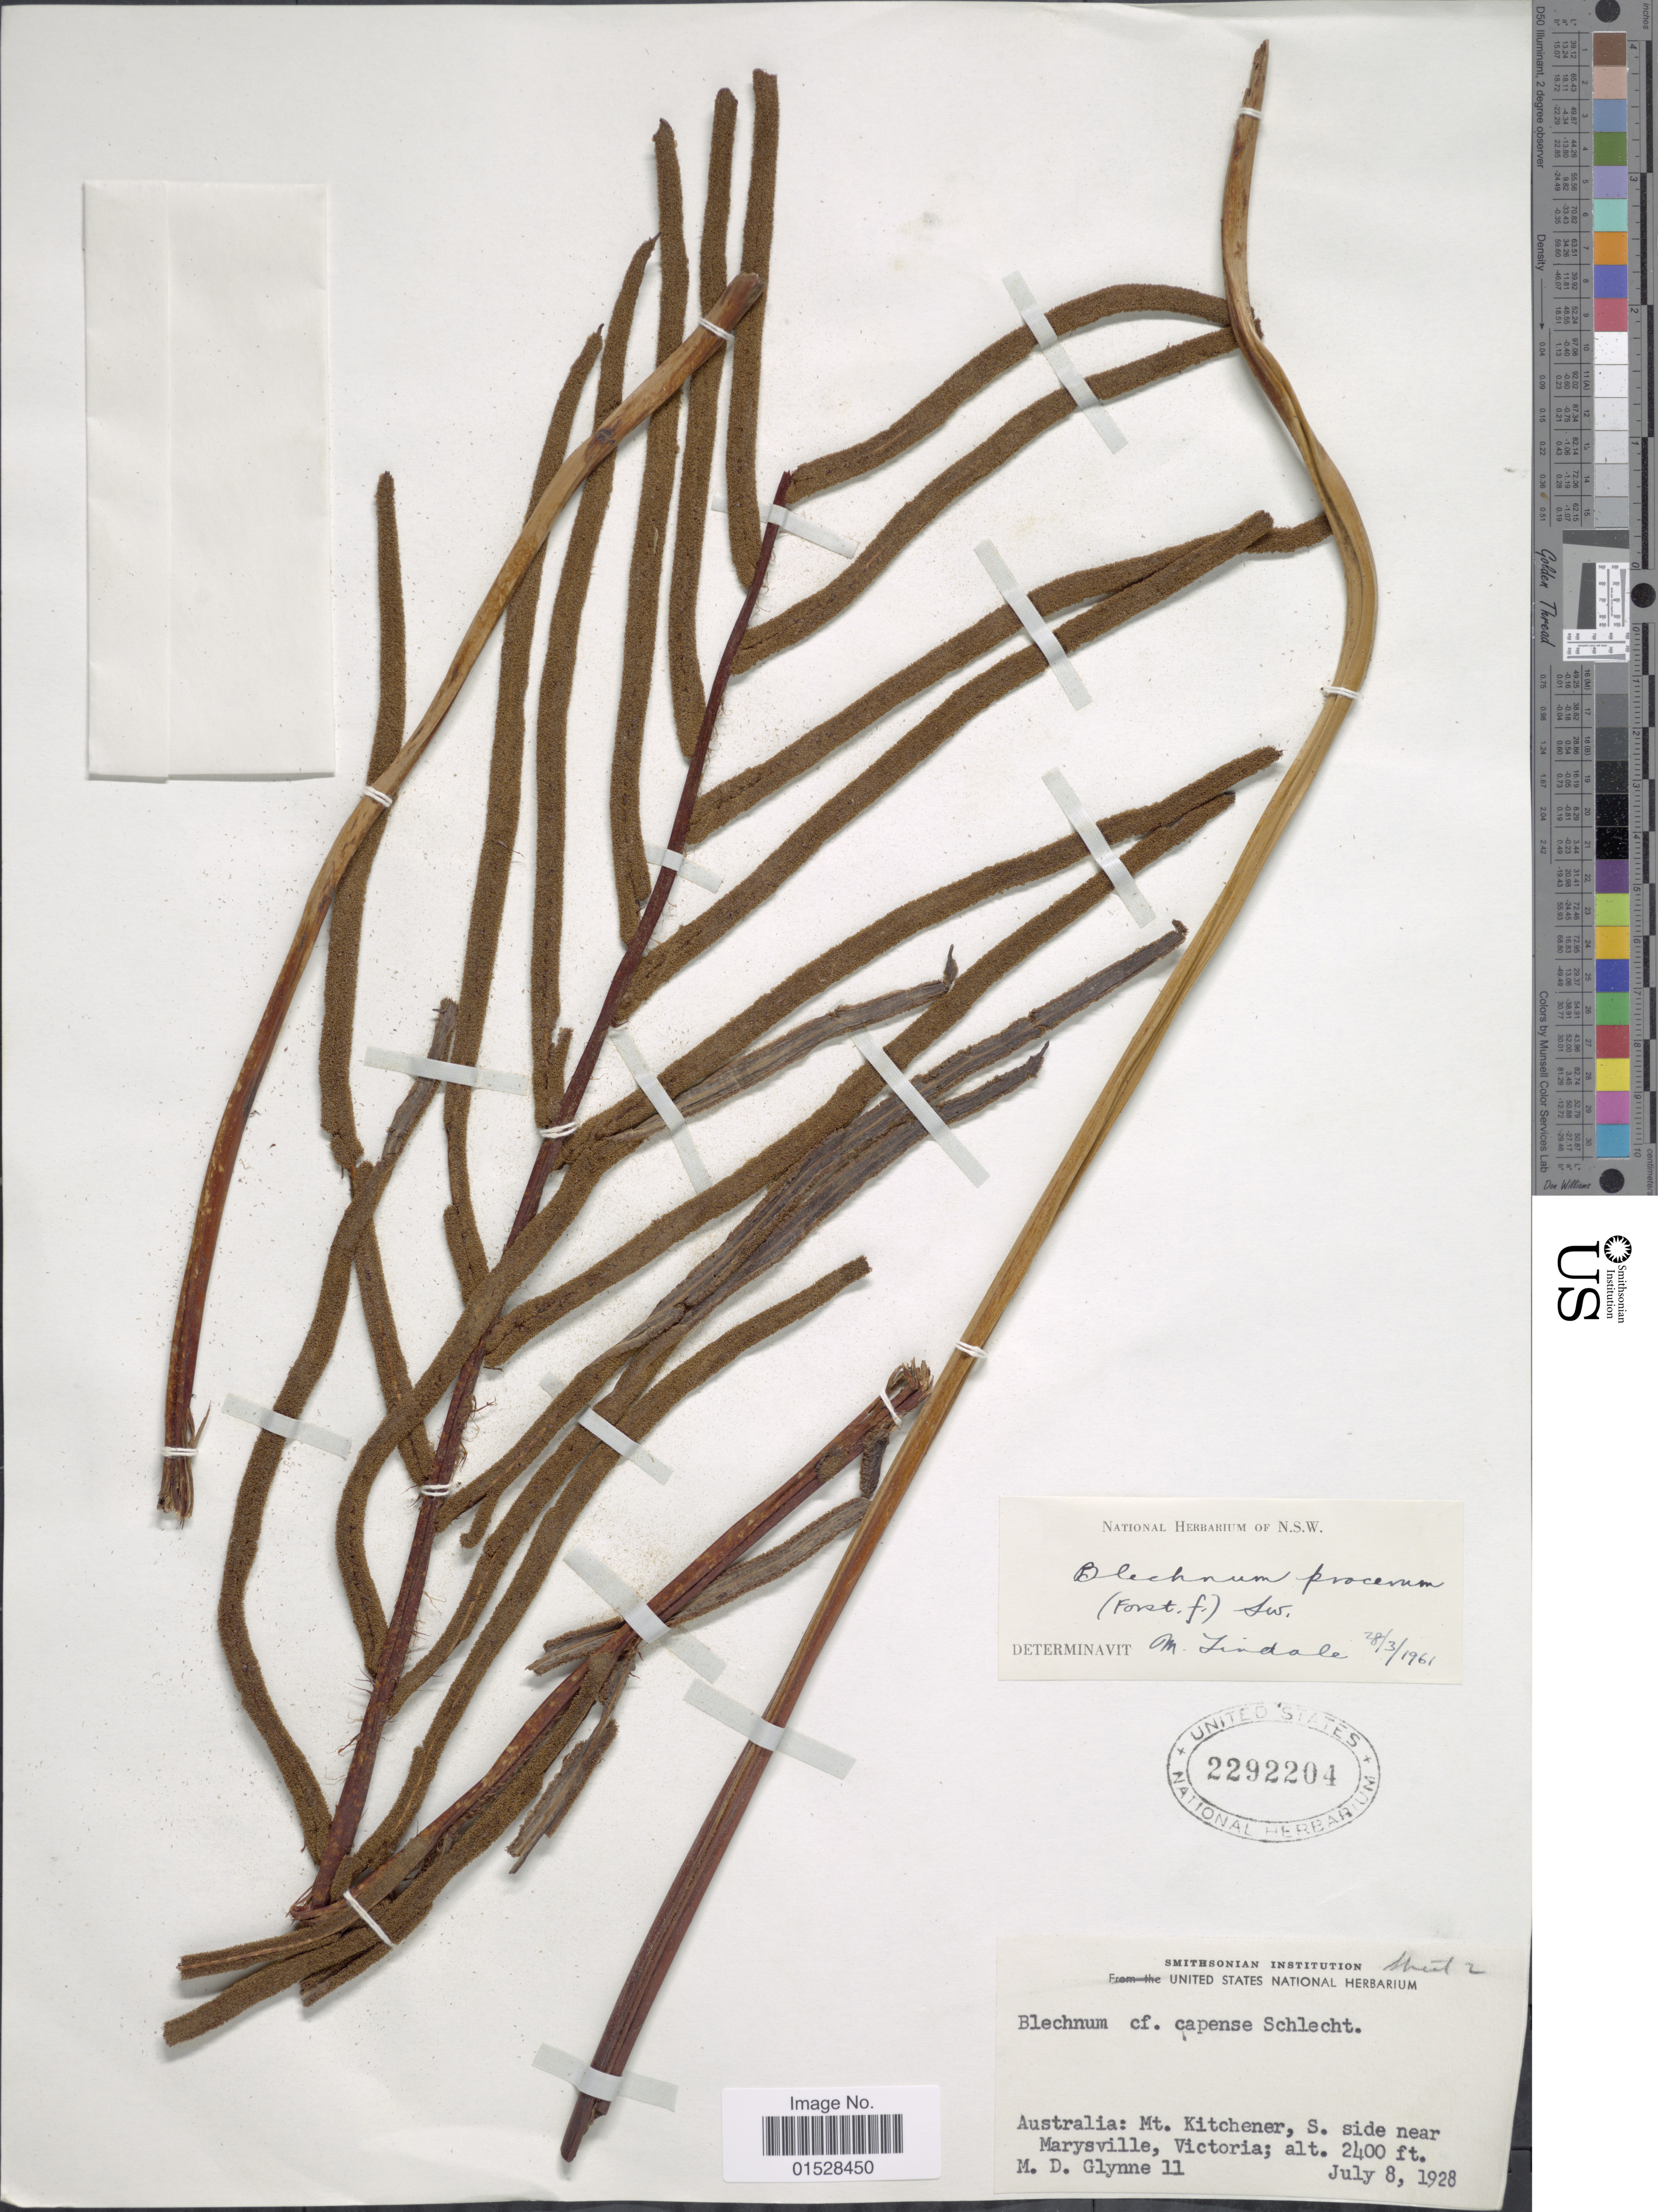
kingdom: Plantae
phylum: Tracheophyta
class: Polypodiopsida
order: Polypodiales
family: Blechnaceae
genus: Blechnum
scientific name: Blechnum procerum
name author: (F. Först.) Sw.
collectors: M. Glynne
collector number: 11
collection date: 1928-07-08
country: Australia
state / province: Victoria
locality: Mt. Kitchener, S. side near Marysville, Victoria.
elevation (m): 732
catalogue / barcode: US 2292204